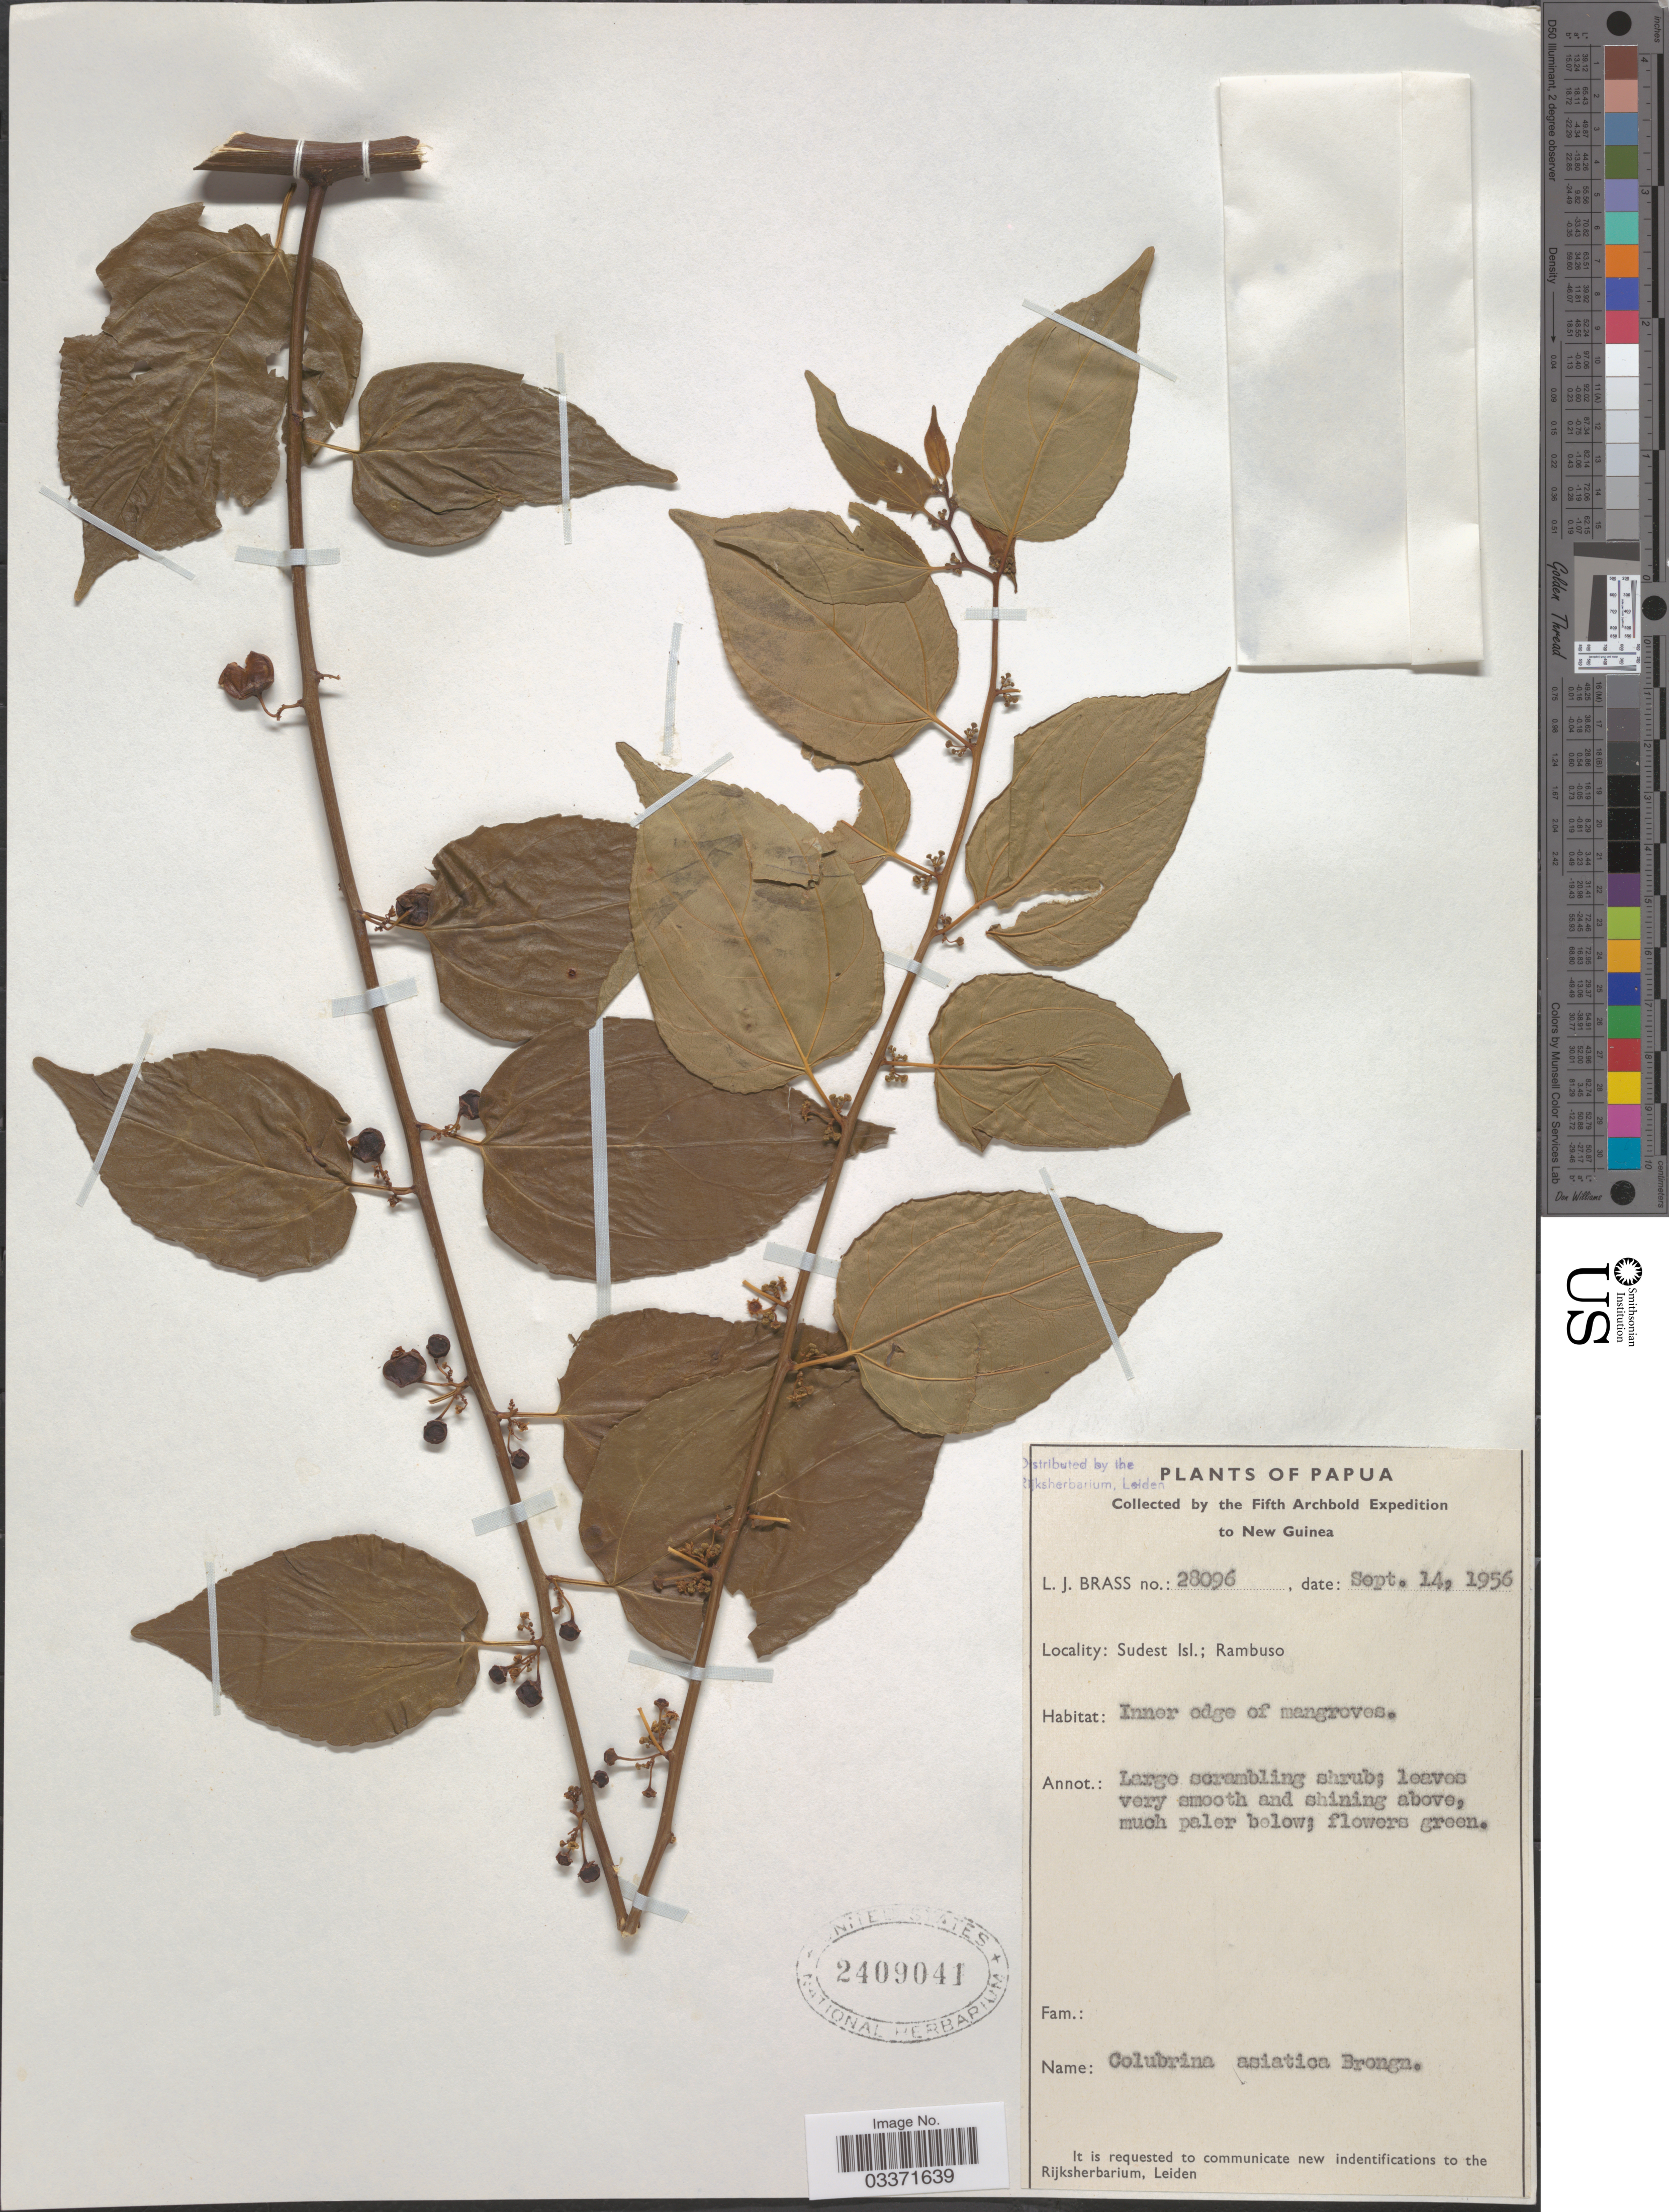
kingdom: Plantae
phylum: Tracheophyta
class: Magnoliopsida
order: Rosales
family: Rhamnaceae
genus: Colubrina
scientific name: Colubrina asiatica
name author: (L.) Brongn.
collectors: L. J. Brass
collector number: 28096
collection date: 1956-09-14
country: Papua New Guinea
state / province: Milne Bay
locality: Papua, New Guinea, Sudest Isl.; Rambuso.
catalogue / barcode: US 2409041